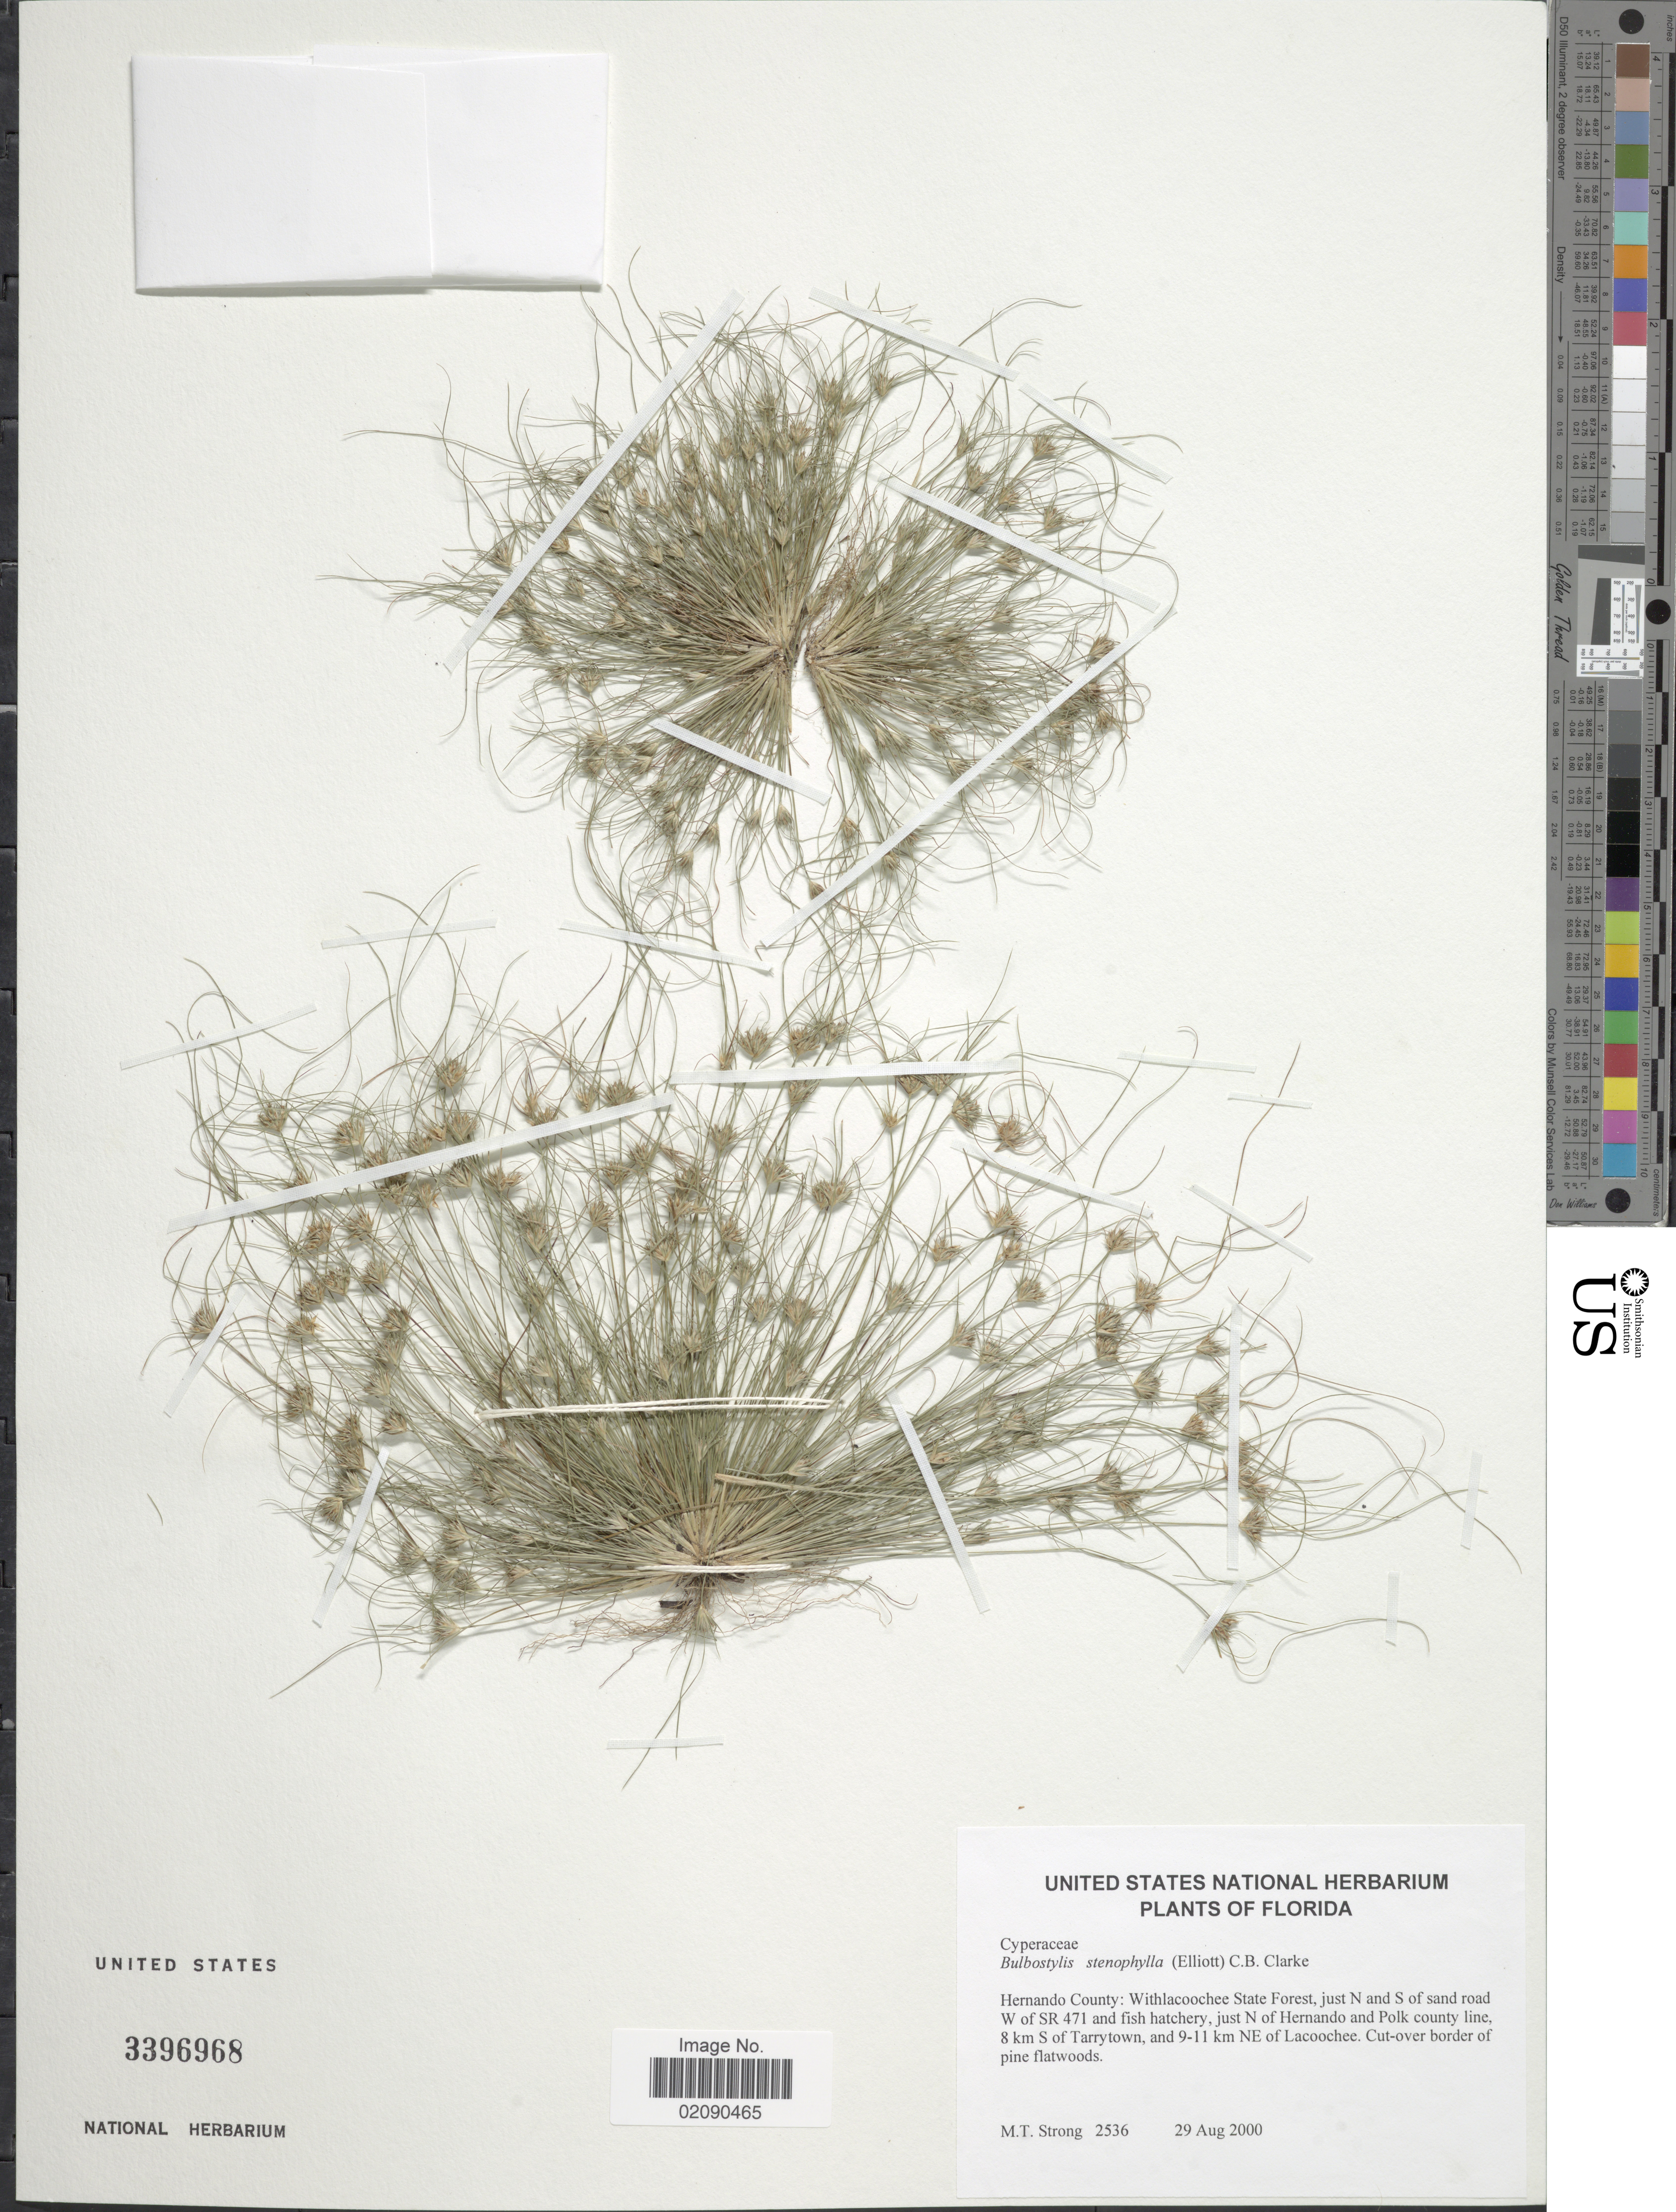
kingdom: Plantae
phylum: Tracheophyta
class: Liliopsida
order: Poales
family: Cyperaceae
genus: Bulbostylis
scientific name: Bulbostylis stenophylla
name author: (Elliott) C.B. Clarke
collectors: M. T. Strong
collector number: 2536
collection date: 2000-08-29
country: United States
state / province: Florida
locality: Hermando County: Withlacoochee State Forest, just N and S of sand road W of SR 471 and fish hatchery, just N of Hernando and Polk county line, 8 km S of Tarrytown, and 9-11 km NE of Lacoochee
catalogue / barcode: US 3396968